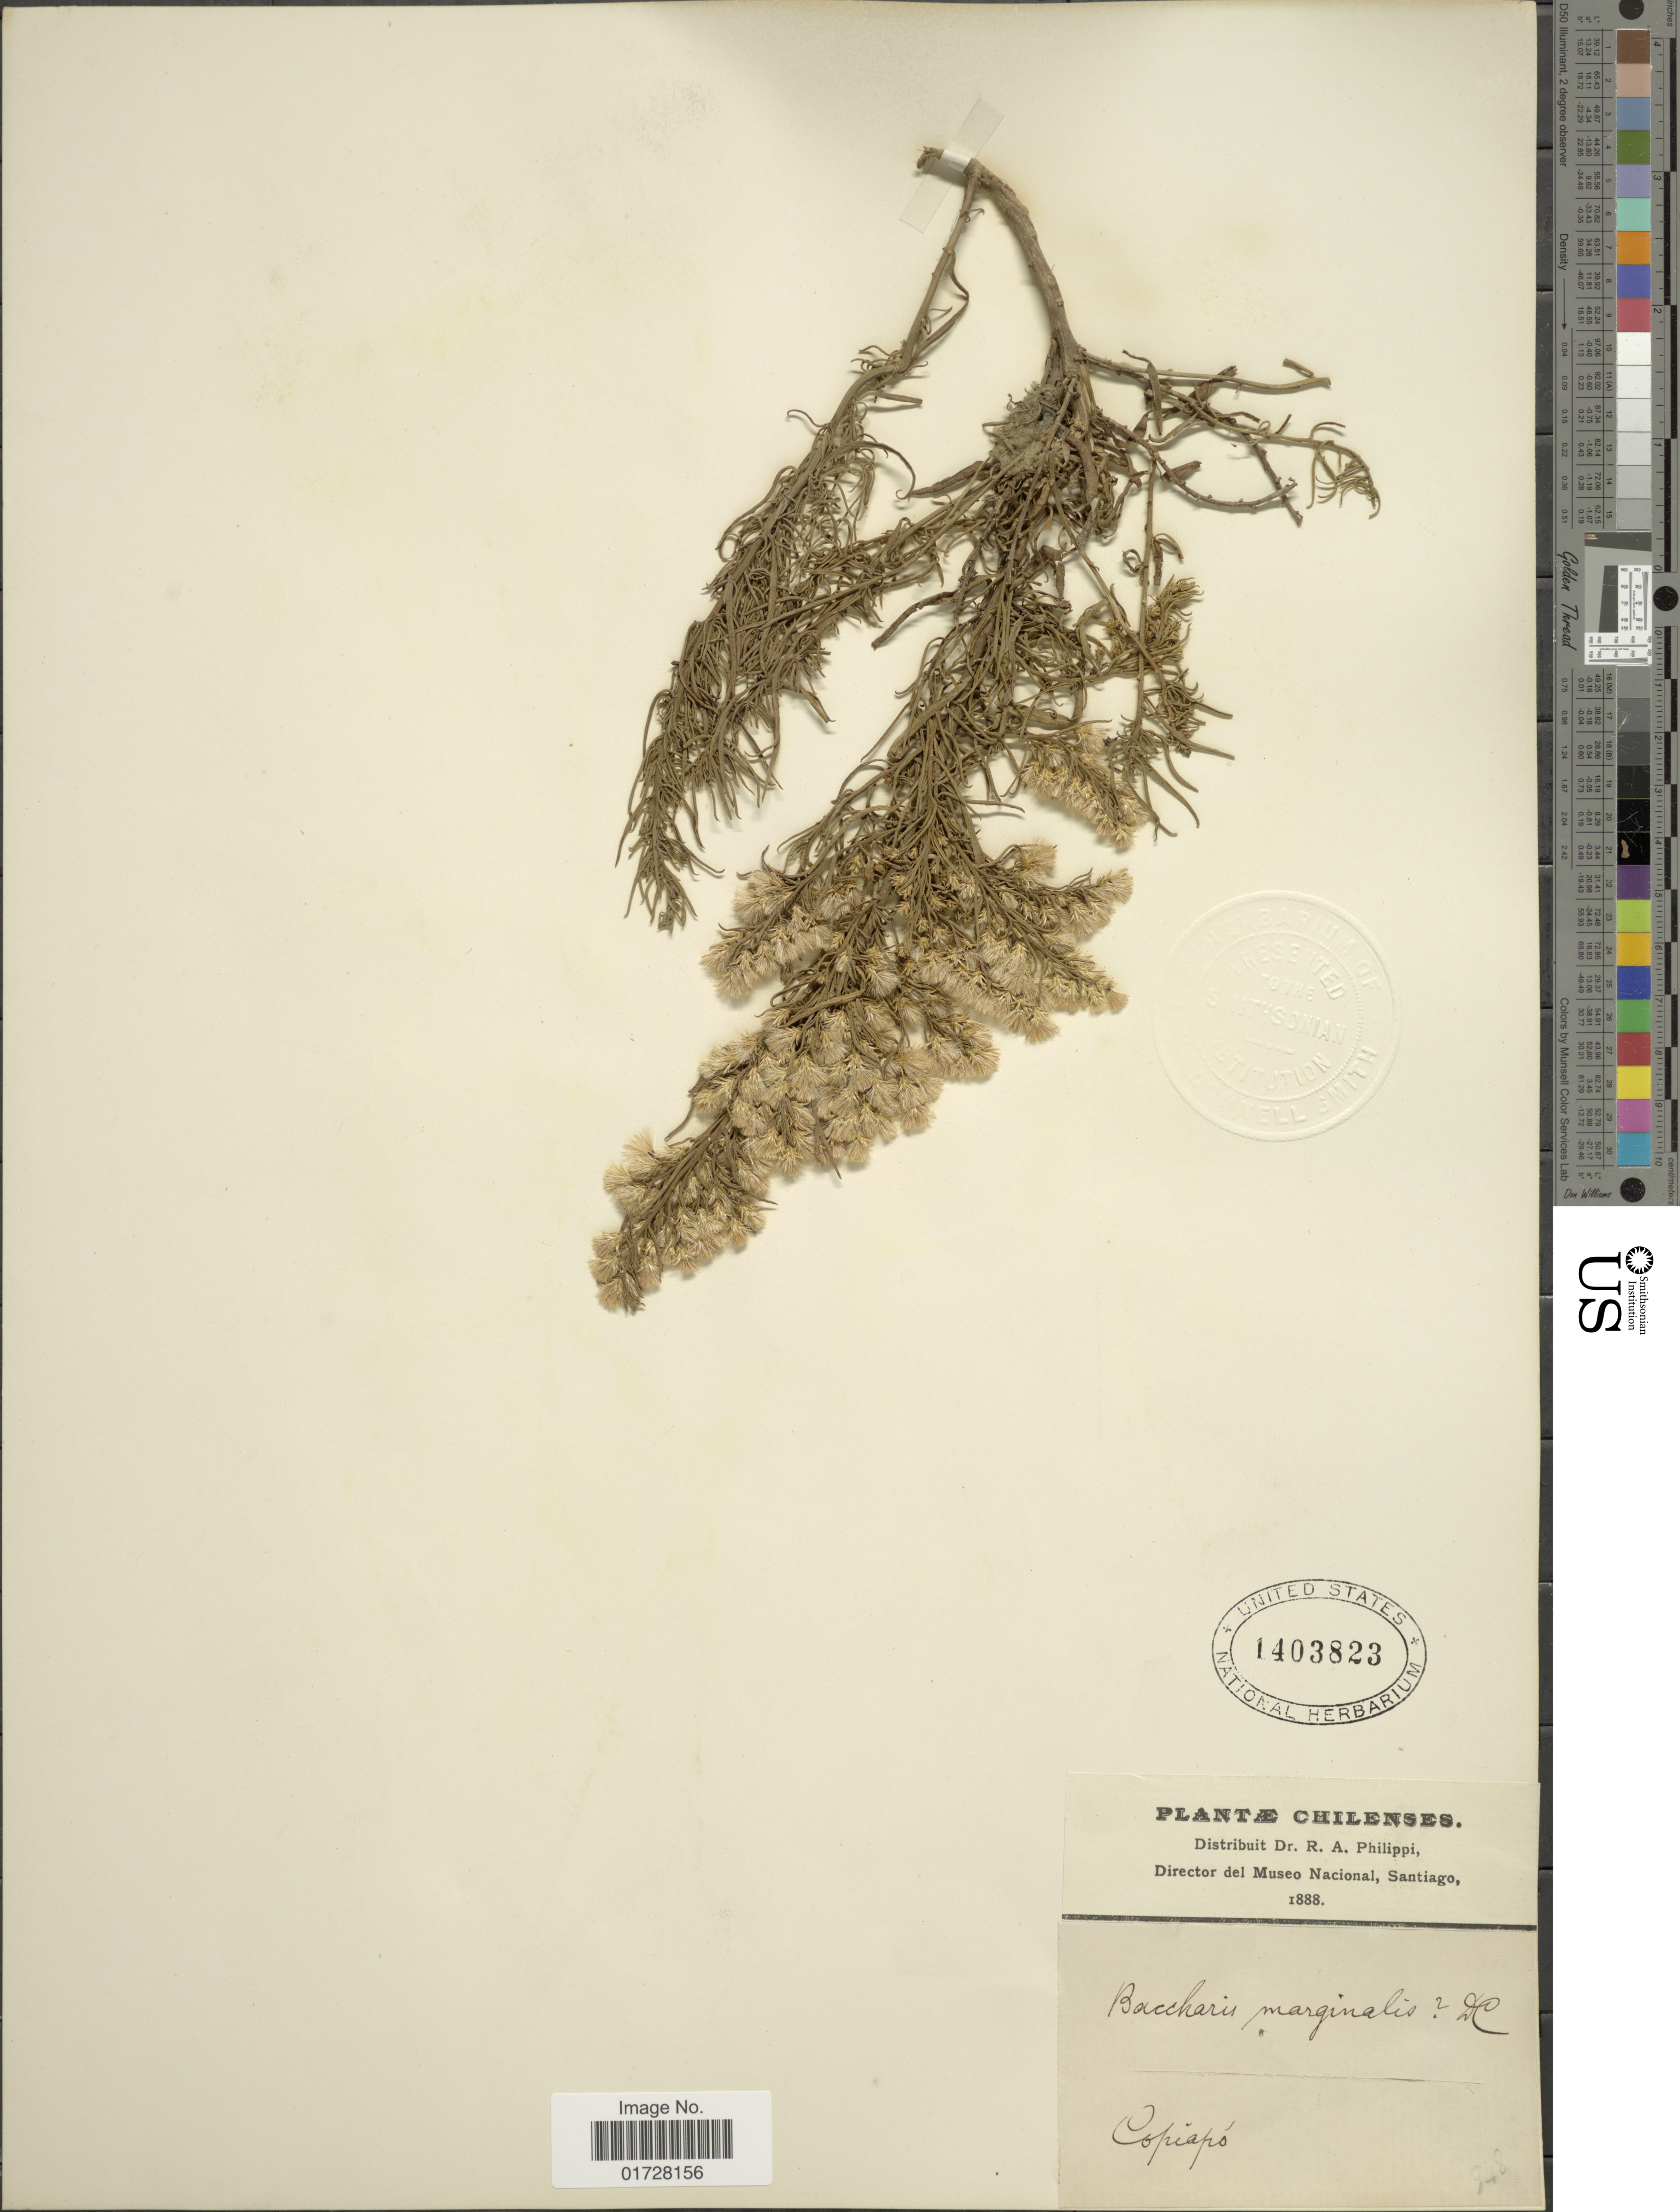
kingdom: Plantae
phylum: Tracheophyta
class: Magnoliopsida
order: Asterales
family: Asteraceae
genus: Baccharis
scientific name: Baccharis paniculata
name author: DC.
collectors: R. A. Philippi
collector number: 948?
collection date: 1888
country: Chile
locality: Copiapo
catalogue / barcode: US 1403823